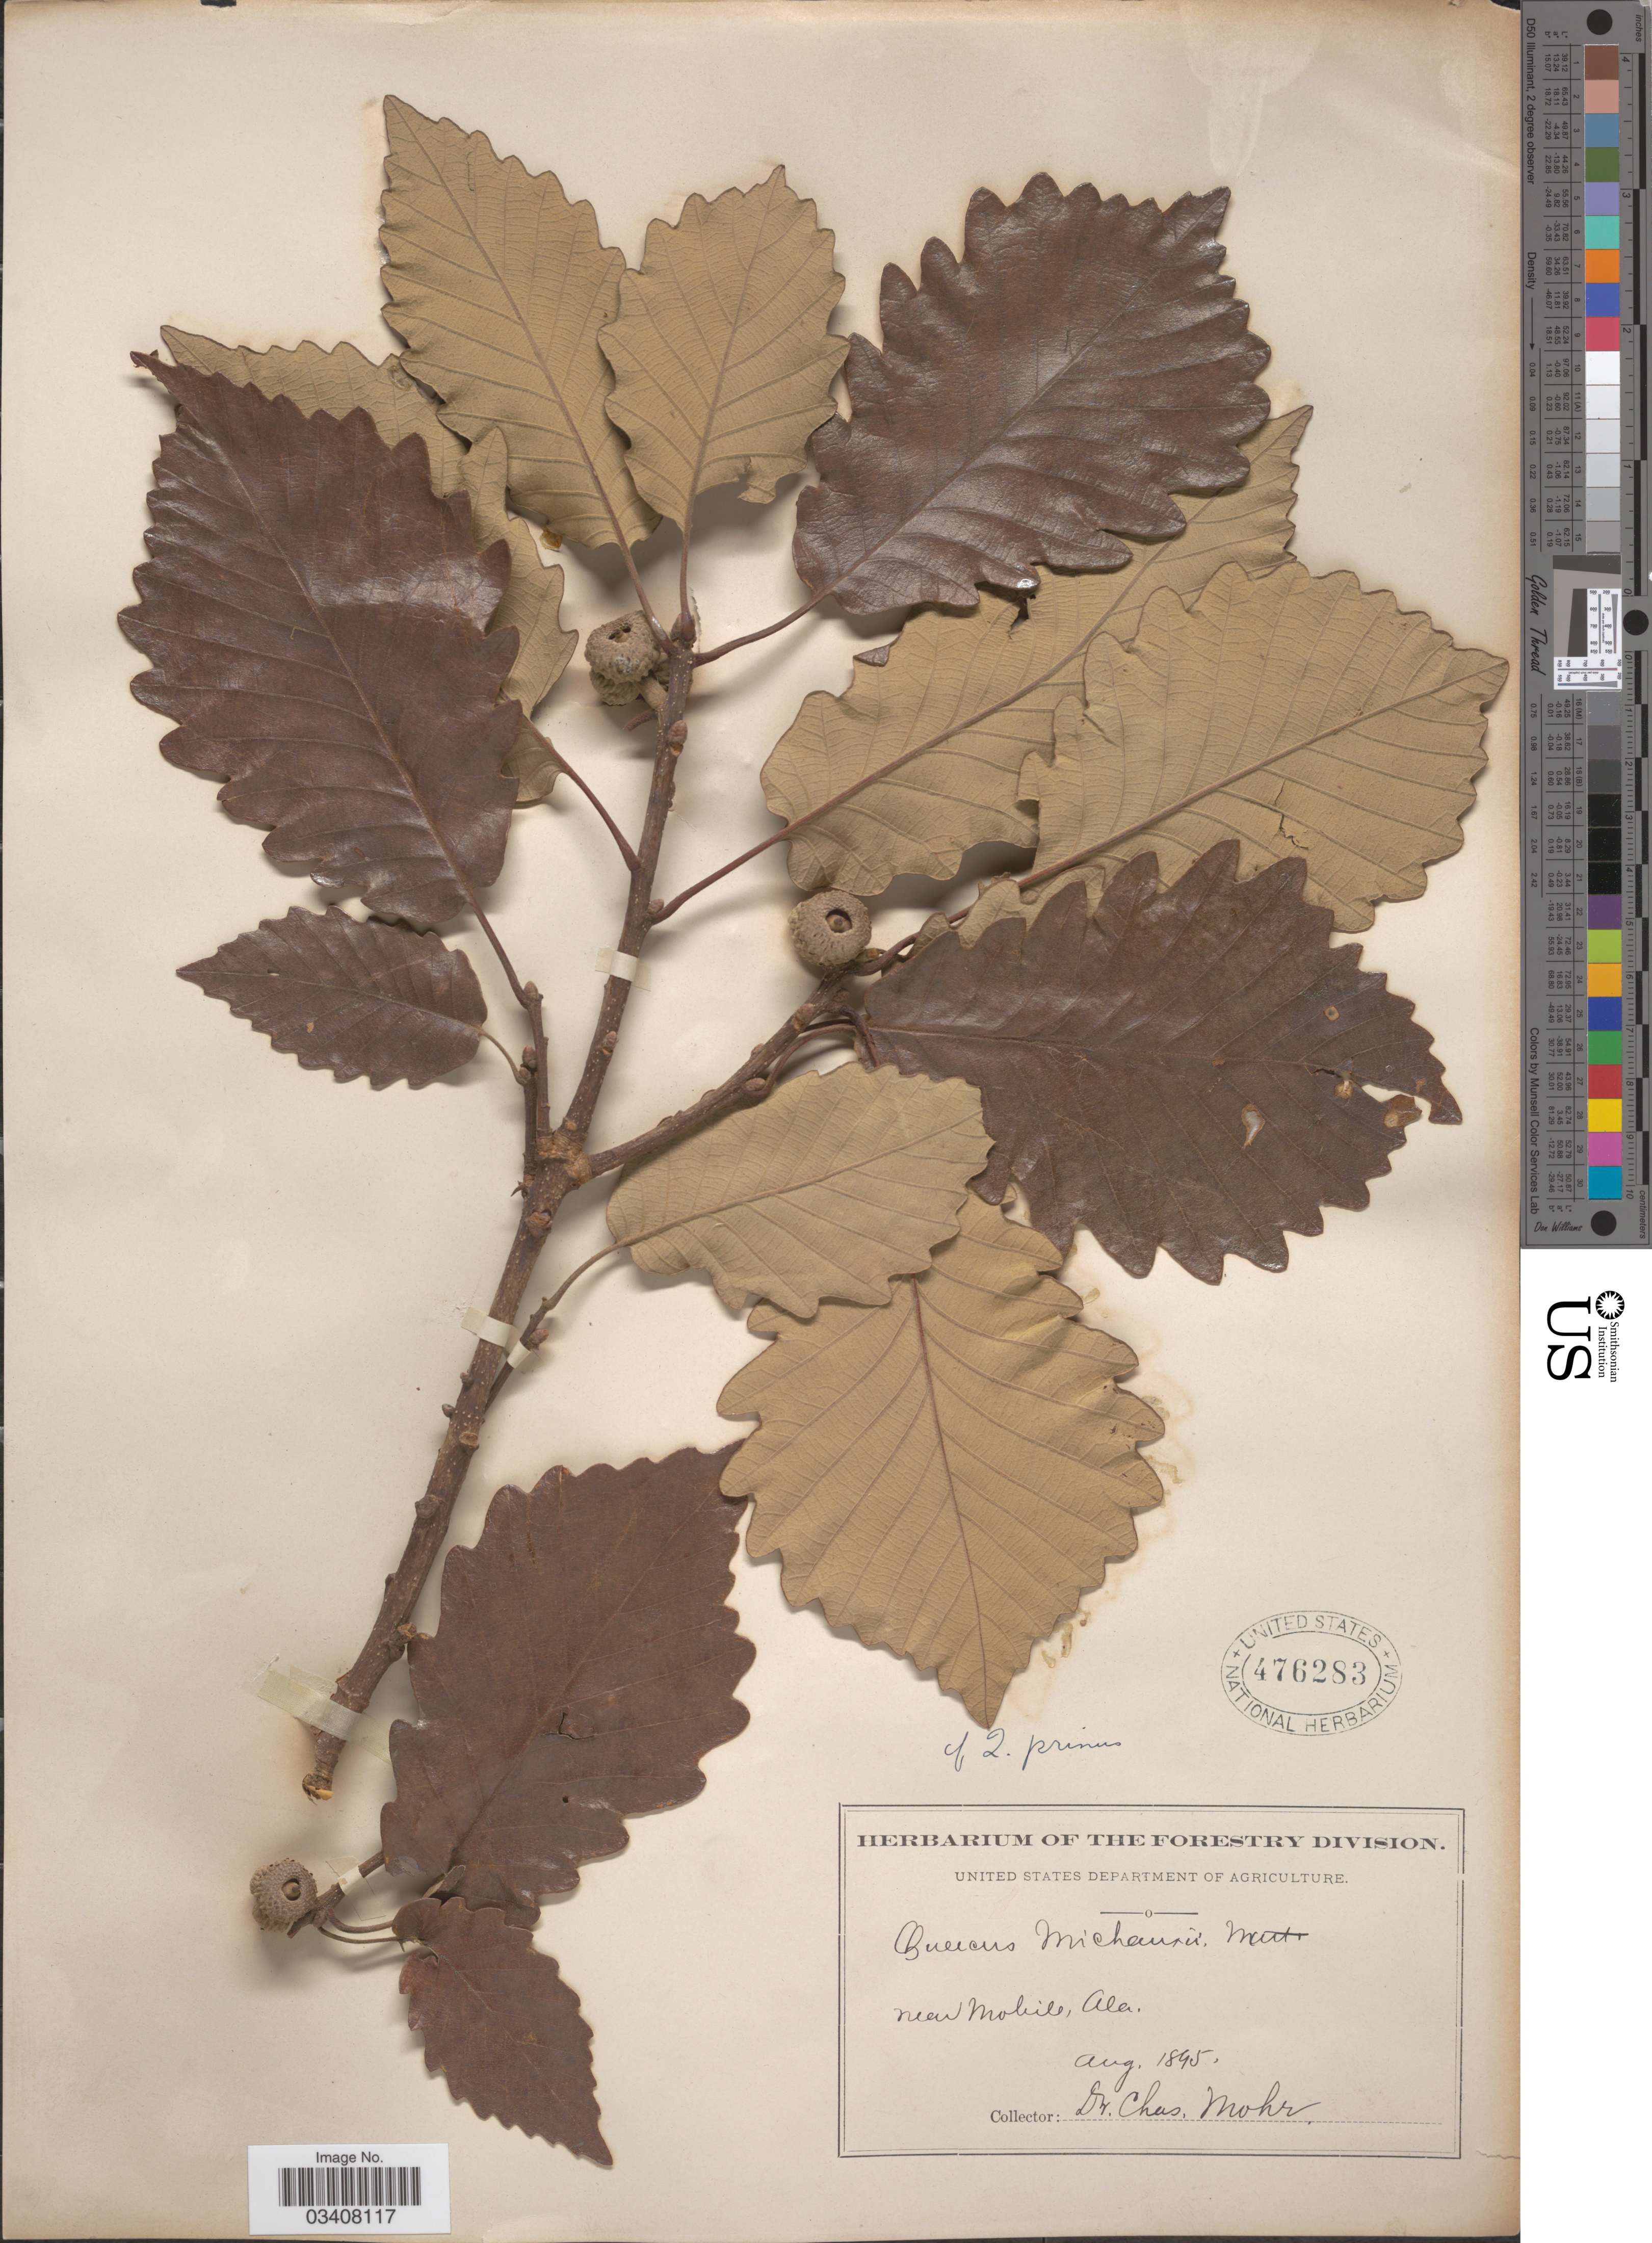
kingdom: Plantae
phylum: Tracheophyta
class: Magnoliopsida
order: Fagales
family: Fagaceae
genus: Quercus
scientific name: Quercus prinus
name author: L.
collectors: Mohr, C. T. (herbarium)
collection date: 1895-08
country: United States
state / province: Alabama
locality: Near Mobile.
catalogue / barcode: US 476283